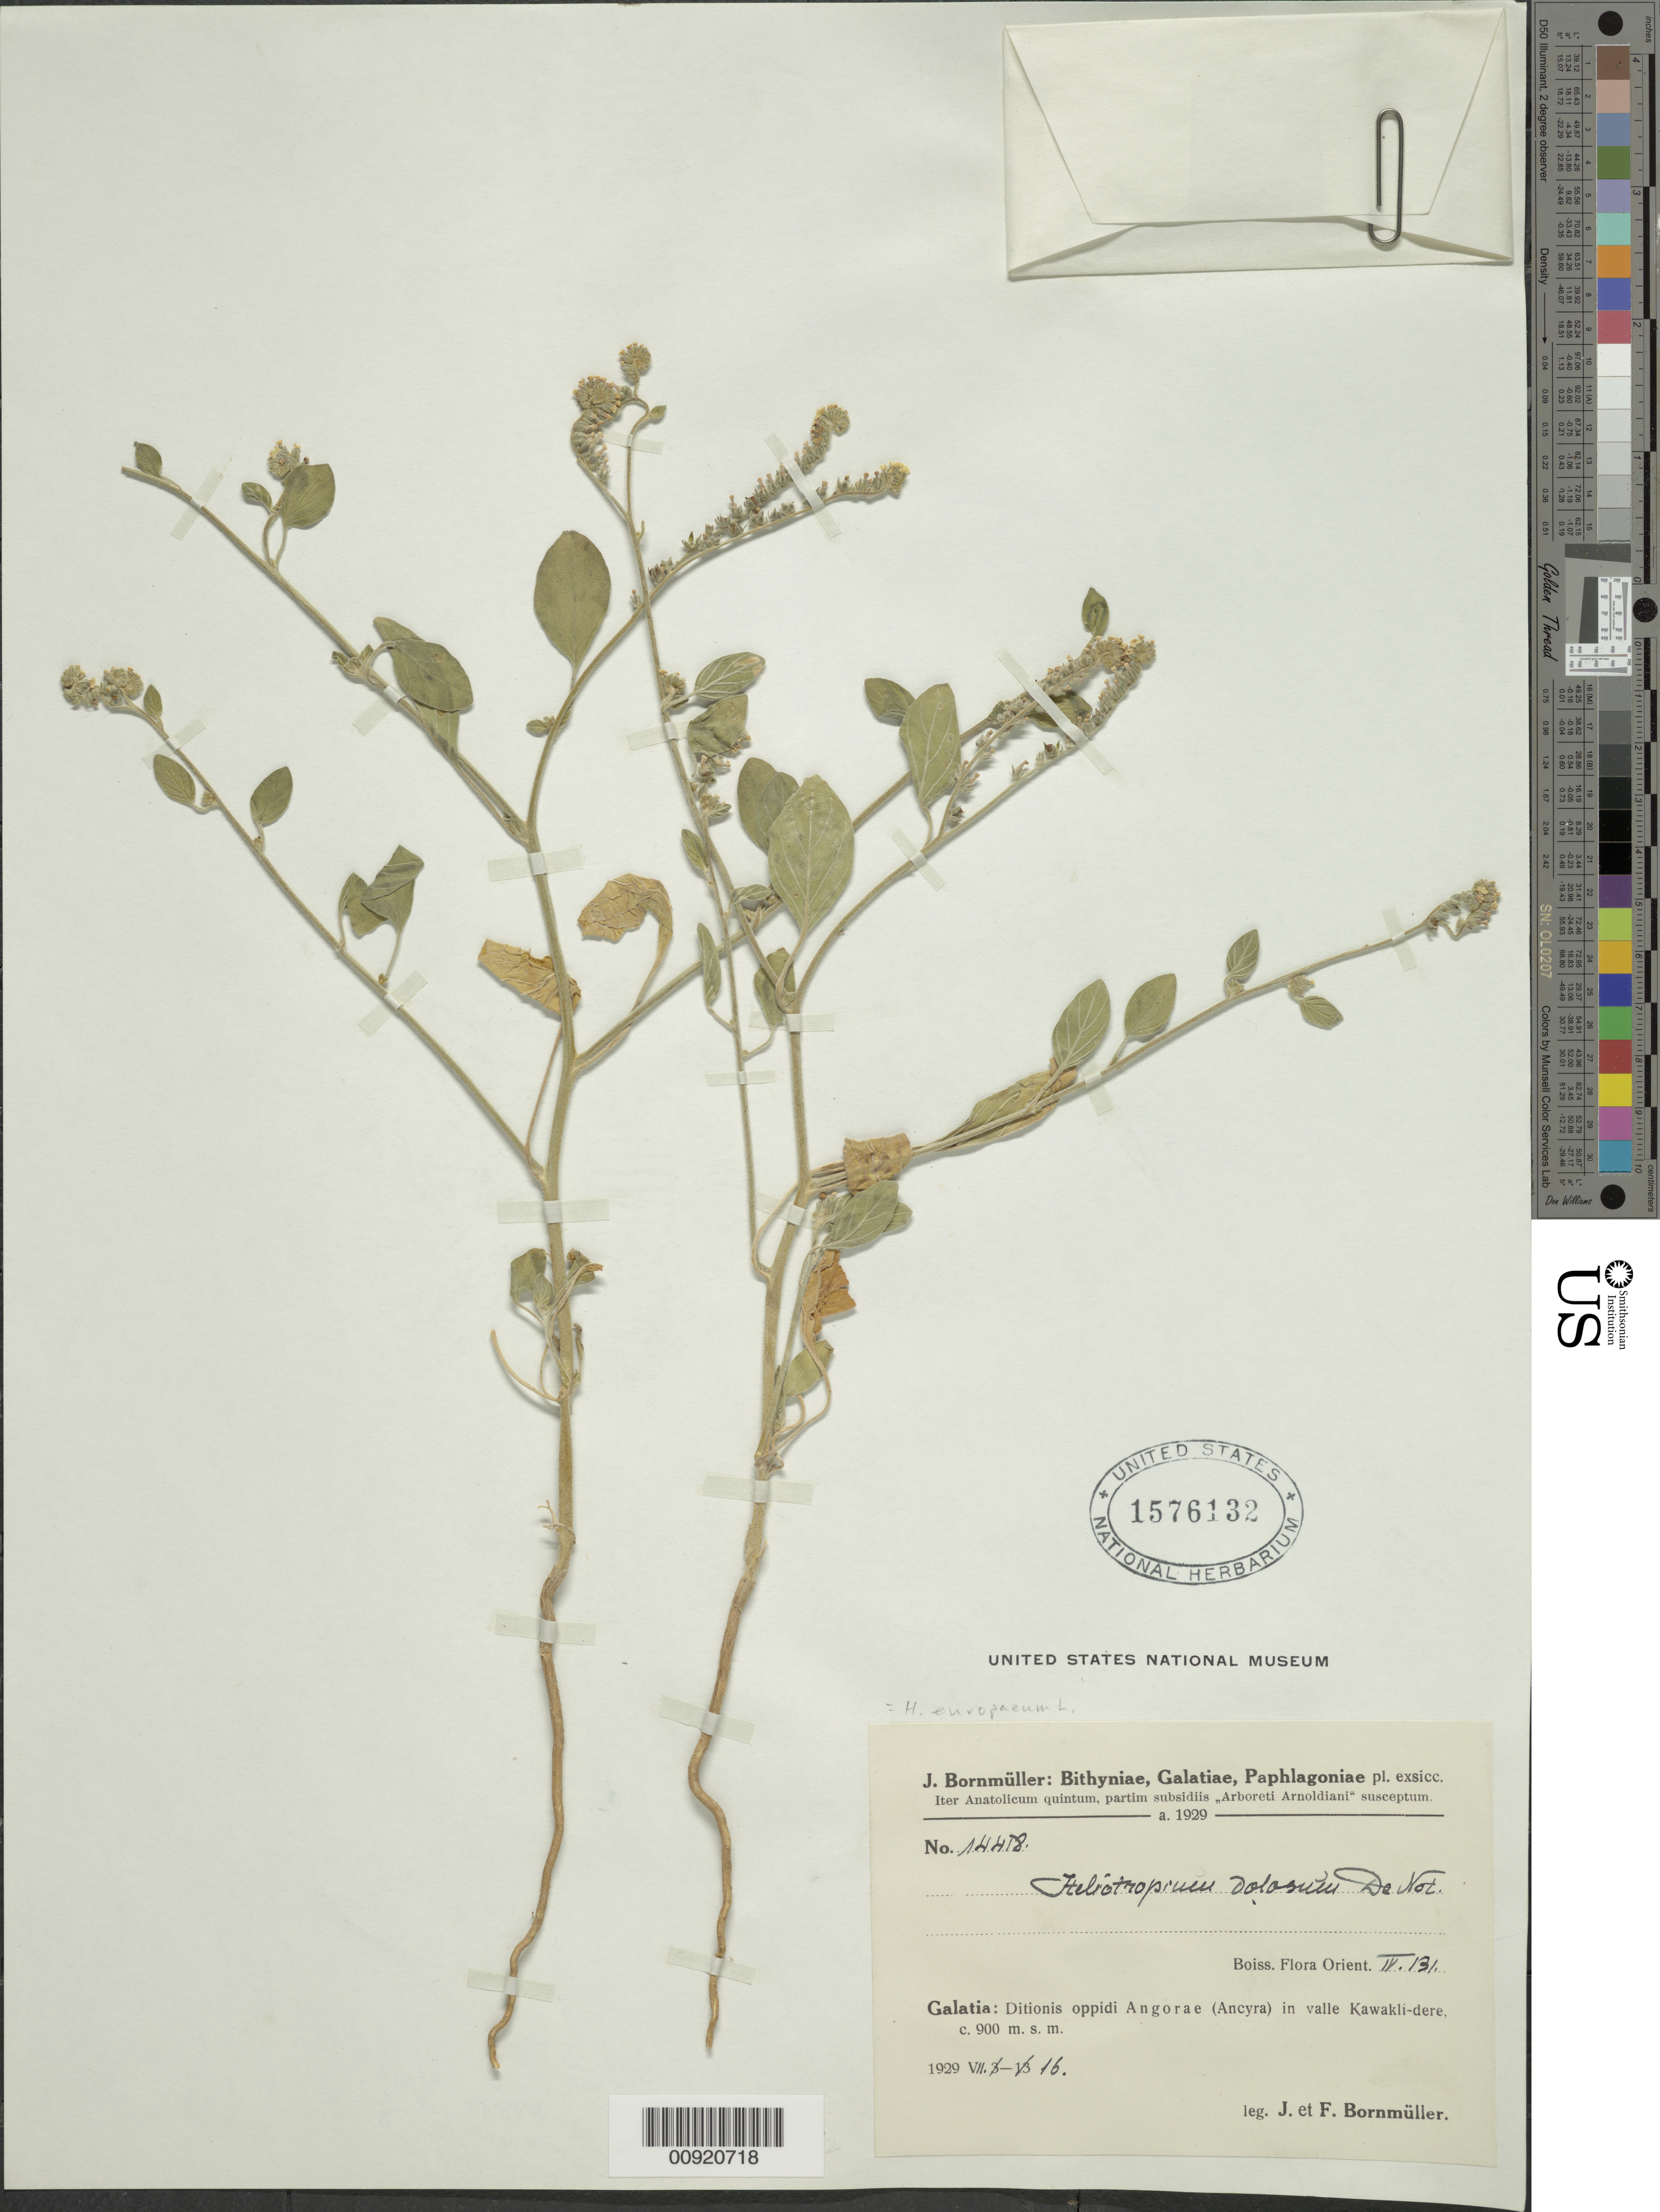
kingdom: Plantae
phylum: Tracheophyta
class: Magnoliopsida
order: Boraginales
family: Heliotropiaceae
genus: Heliotropium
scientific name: Heliotropium europaeum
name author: L.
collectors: J. Bornmüller & F. Bornmüller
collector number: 14418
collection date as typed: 16 Jul 1929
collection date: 1929-07-16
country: Turkey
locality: Galatia: ditionis oppidi oppidi Angorae (Ancyra) in vall eKawakli-dere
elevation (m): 900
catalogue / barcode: US 1576132